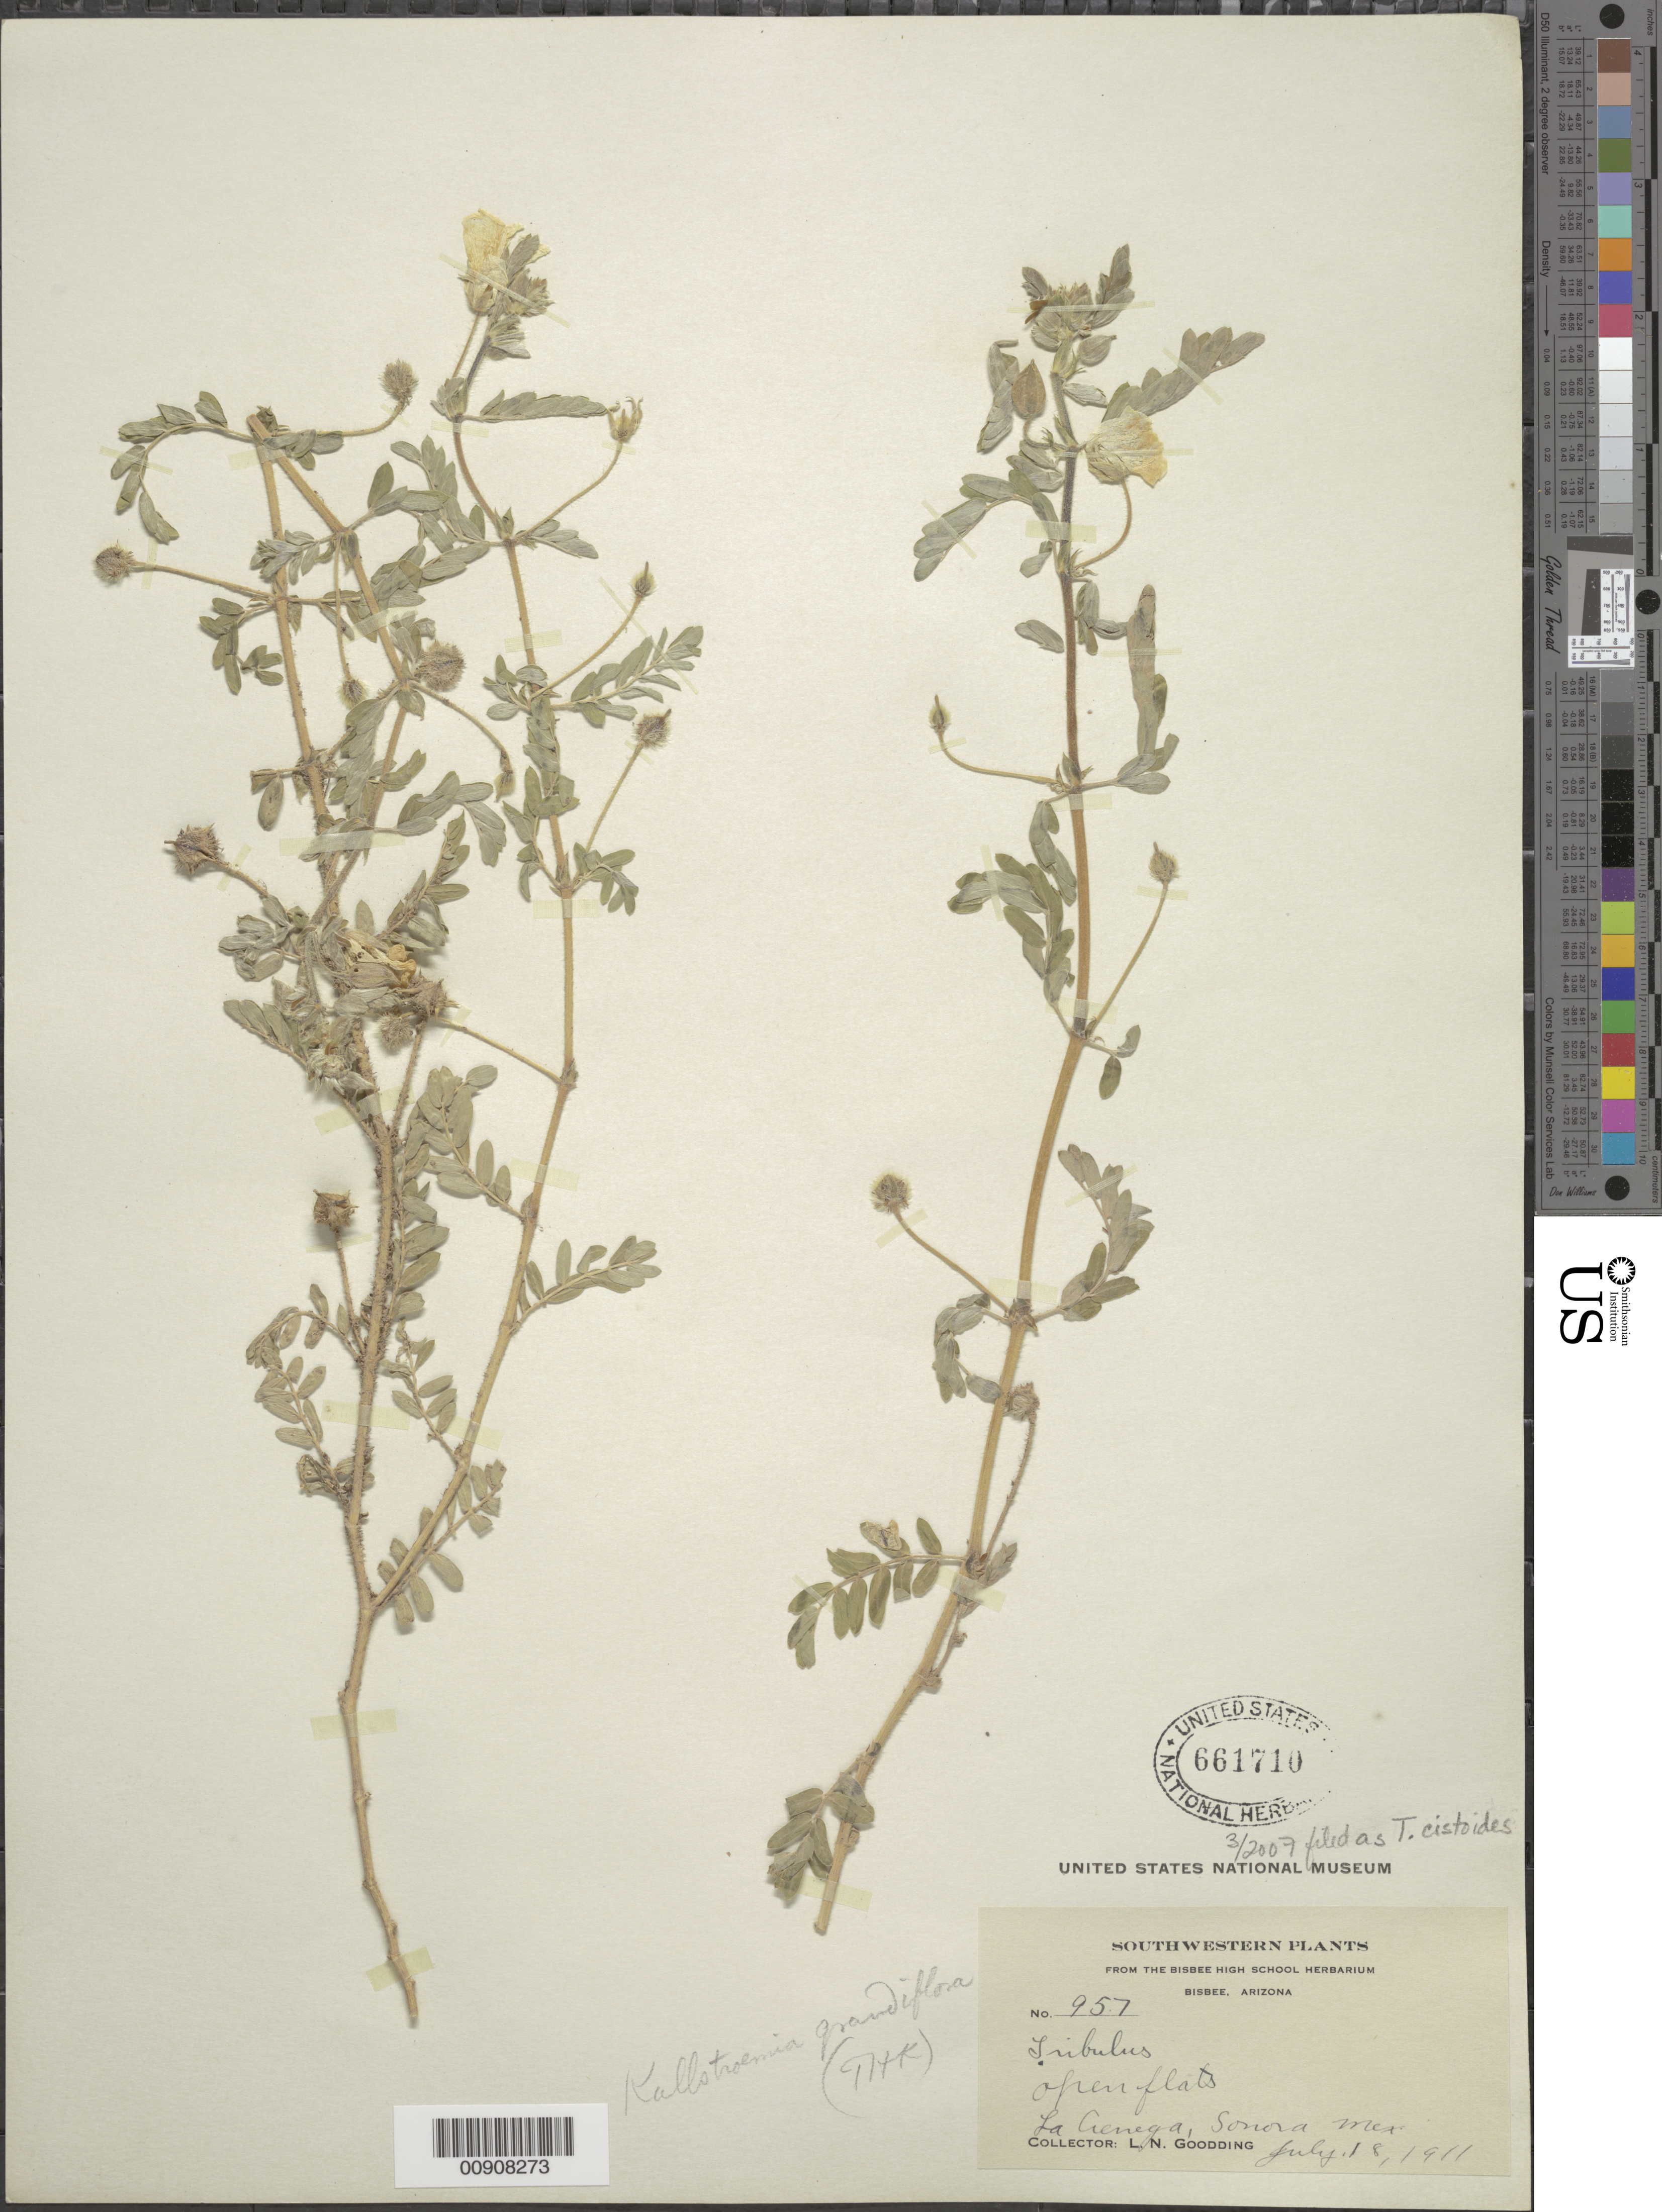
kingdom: Plantae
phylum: Tracheophyta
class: Magnoliopsida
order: Zygophyllales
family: Zygophyllaceae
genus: Tribulus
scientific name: Tribulus cistoides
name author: L.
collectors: L. N. Goodding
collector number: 957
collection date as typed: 18 Jul 1911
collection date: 1911-07-18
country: Mexico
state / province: Sonora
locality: La Ciénega, Sonora.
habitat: Open flats.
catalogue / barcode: US 661710